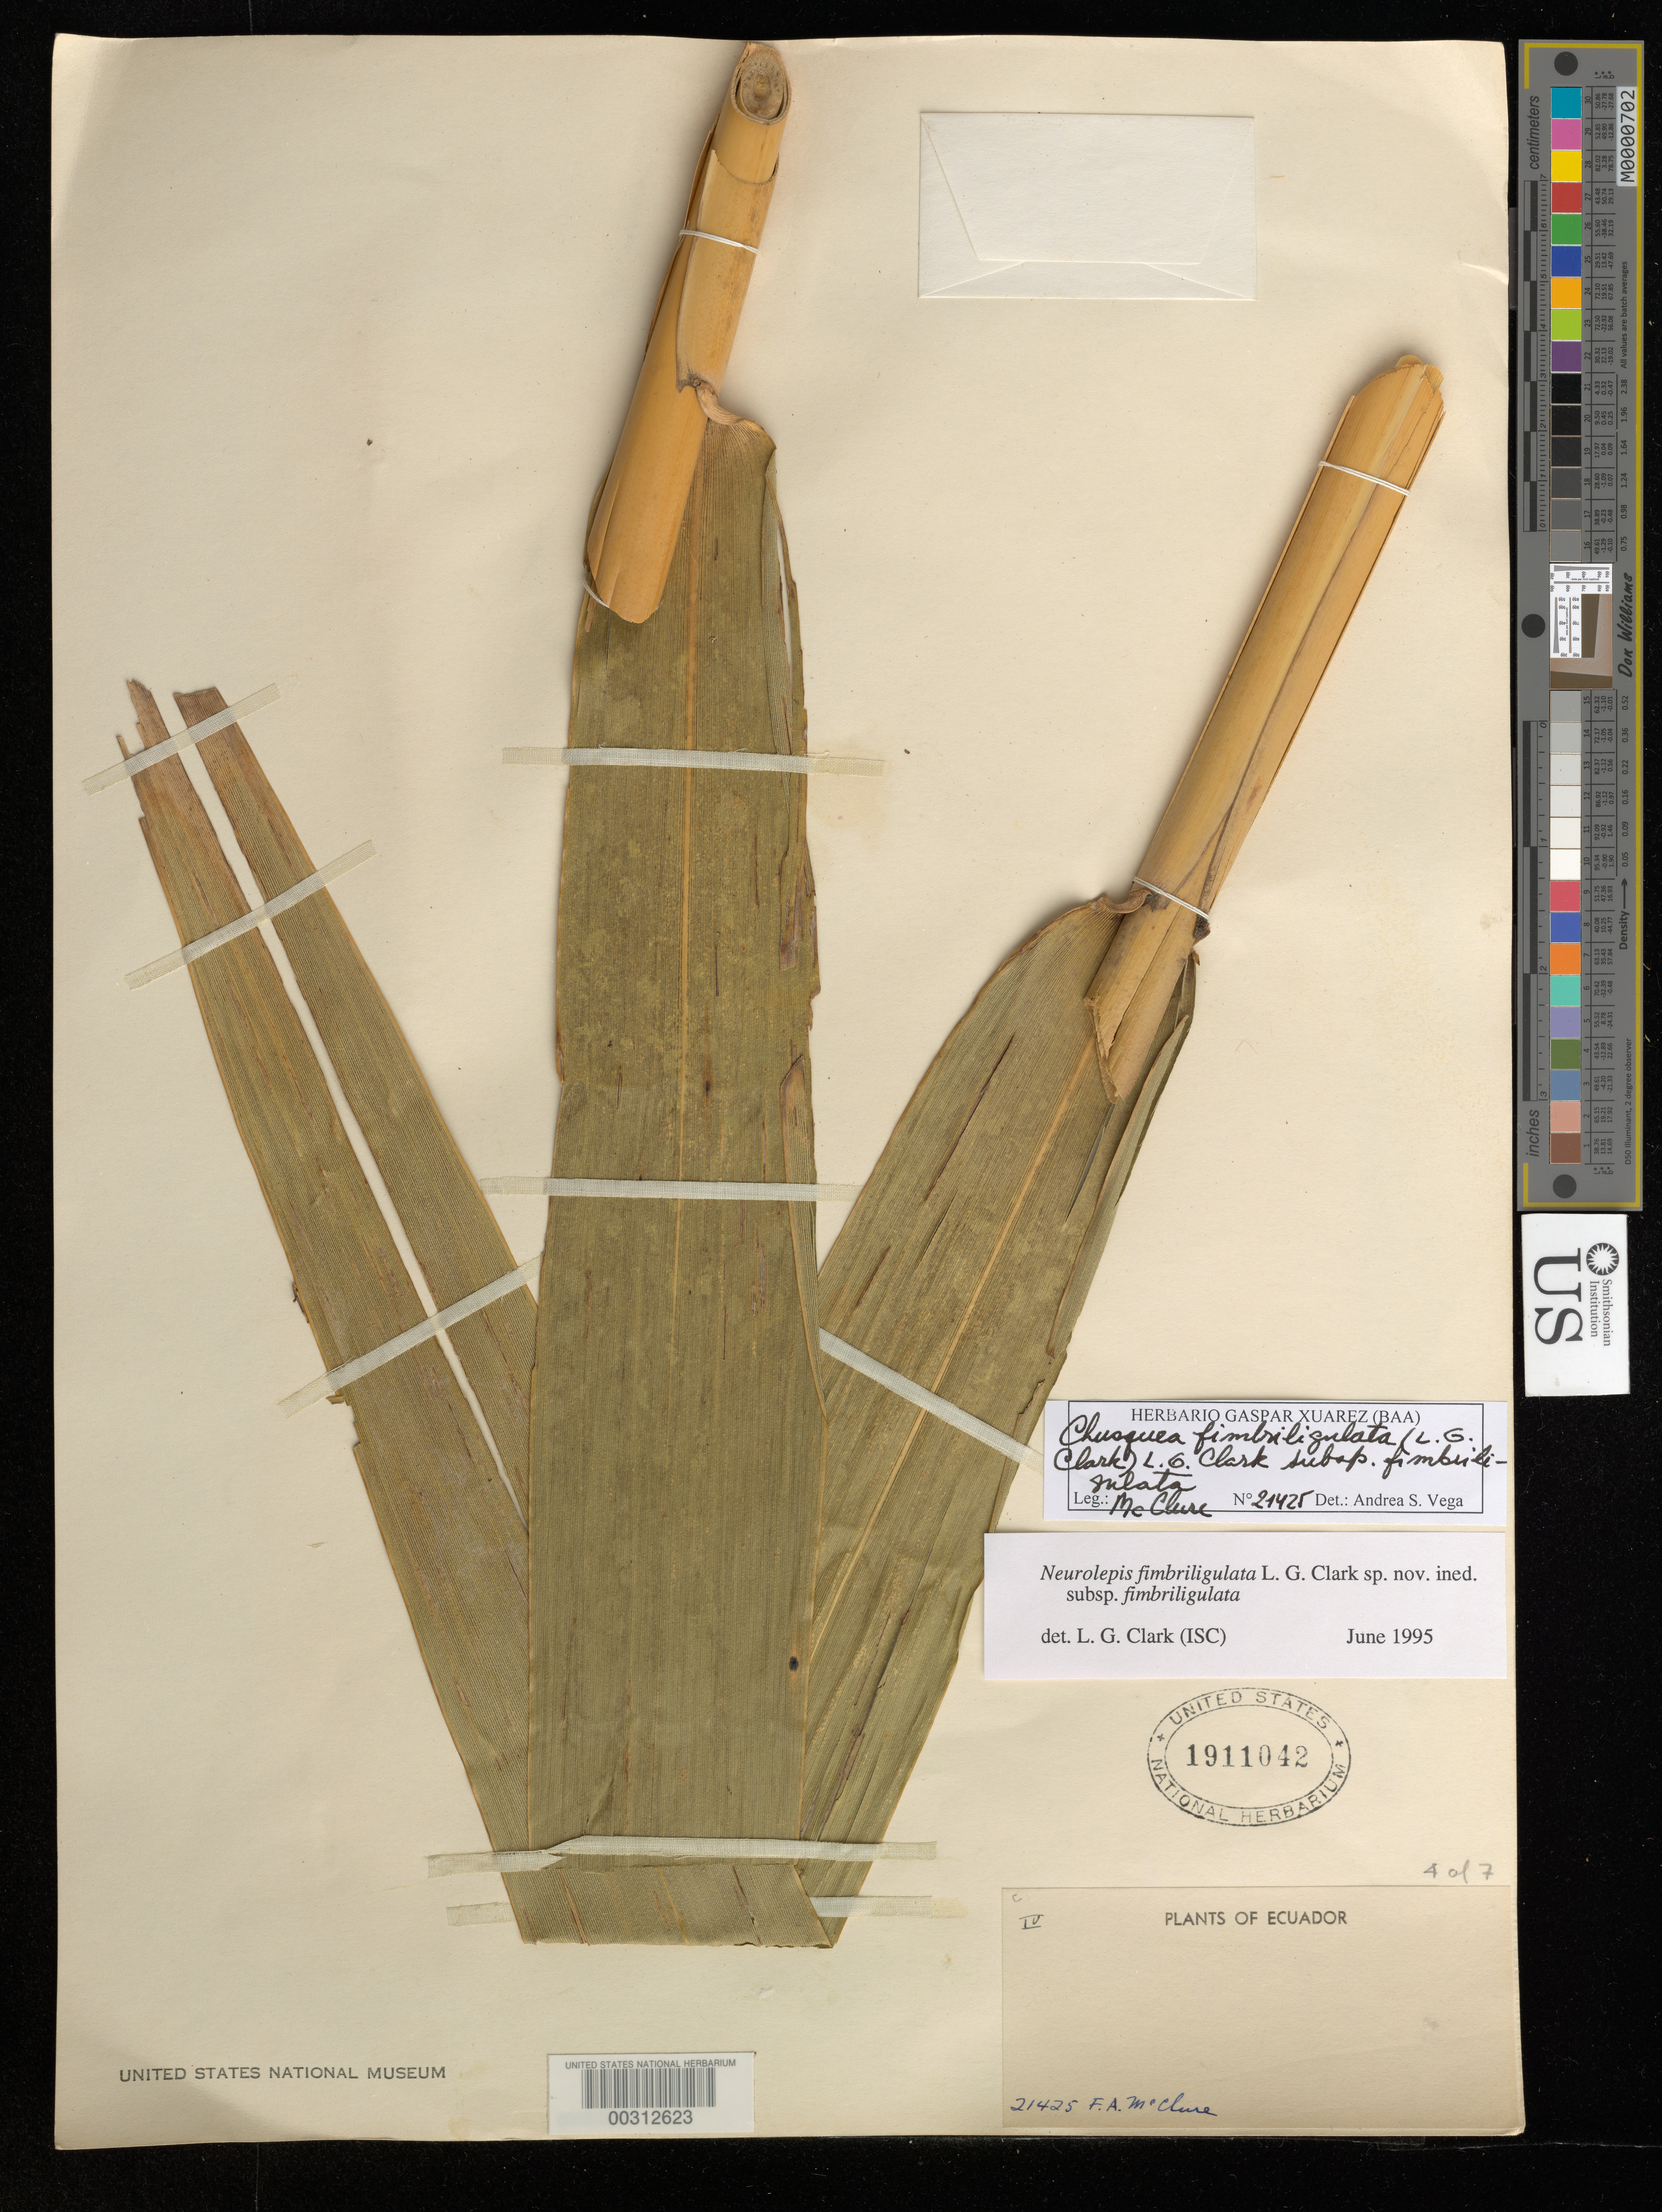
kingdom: Plantae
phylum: Tracheophyta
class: Liliopsida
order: Poales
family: Poaceae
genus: Chusquea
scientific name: Chusquea fimbriligulata subsp. fimbriligulata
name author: (L.G. Clark) L.G. Clark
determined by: Vega, A. S.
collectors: F. A. McClure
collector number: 21425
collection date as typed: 15 Oct 1945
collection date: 1945-10-15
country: Ecuador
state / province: Cotopaxi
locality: Macuchi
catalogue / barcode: US 1911042